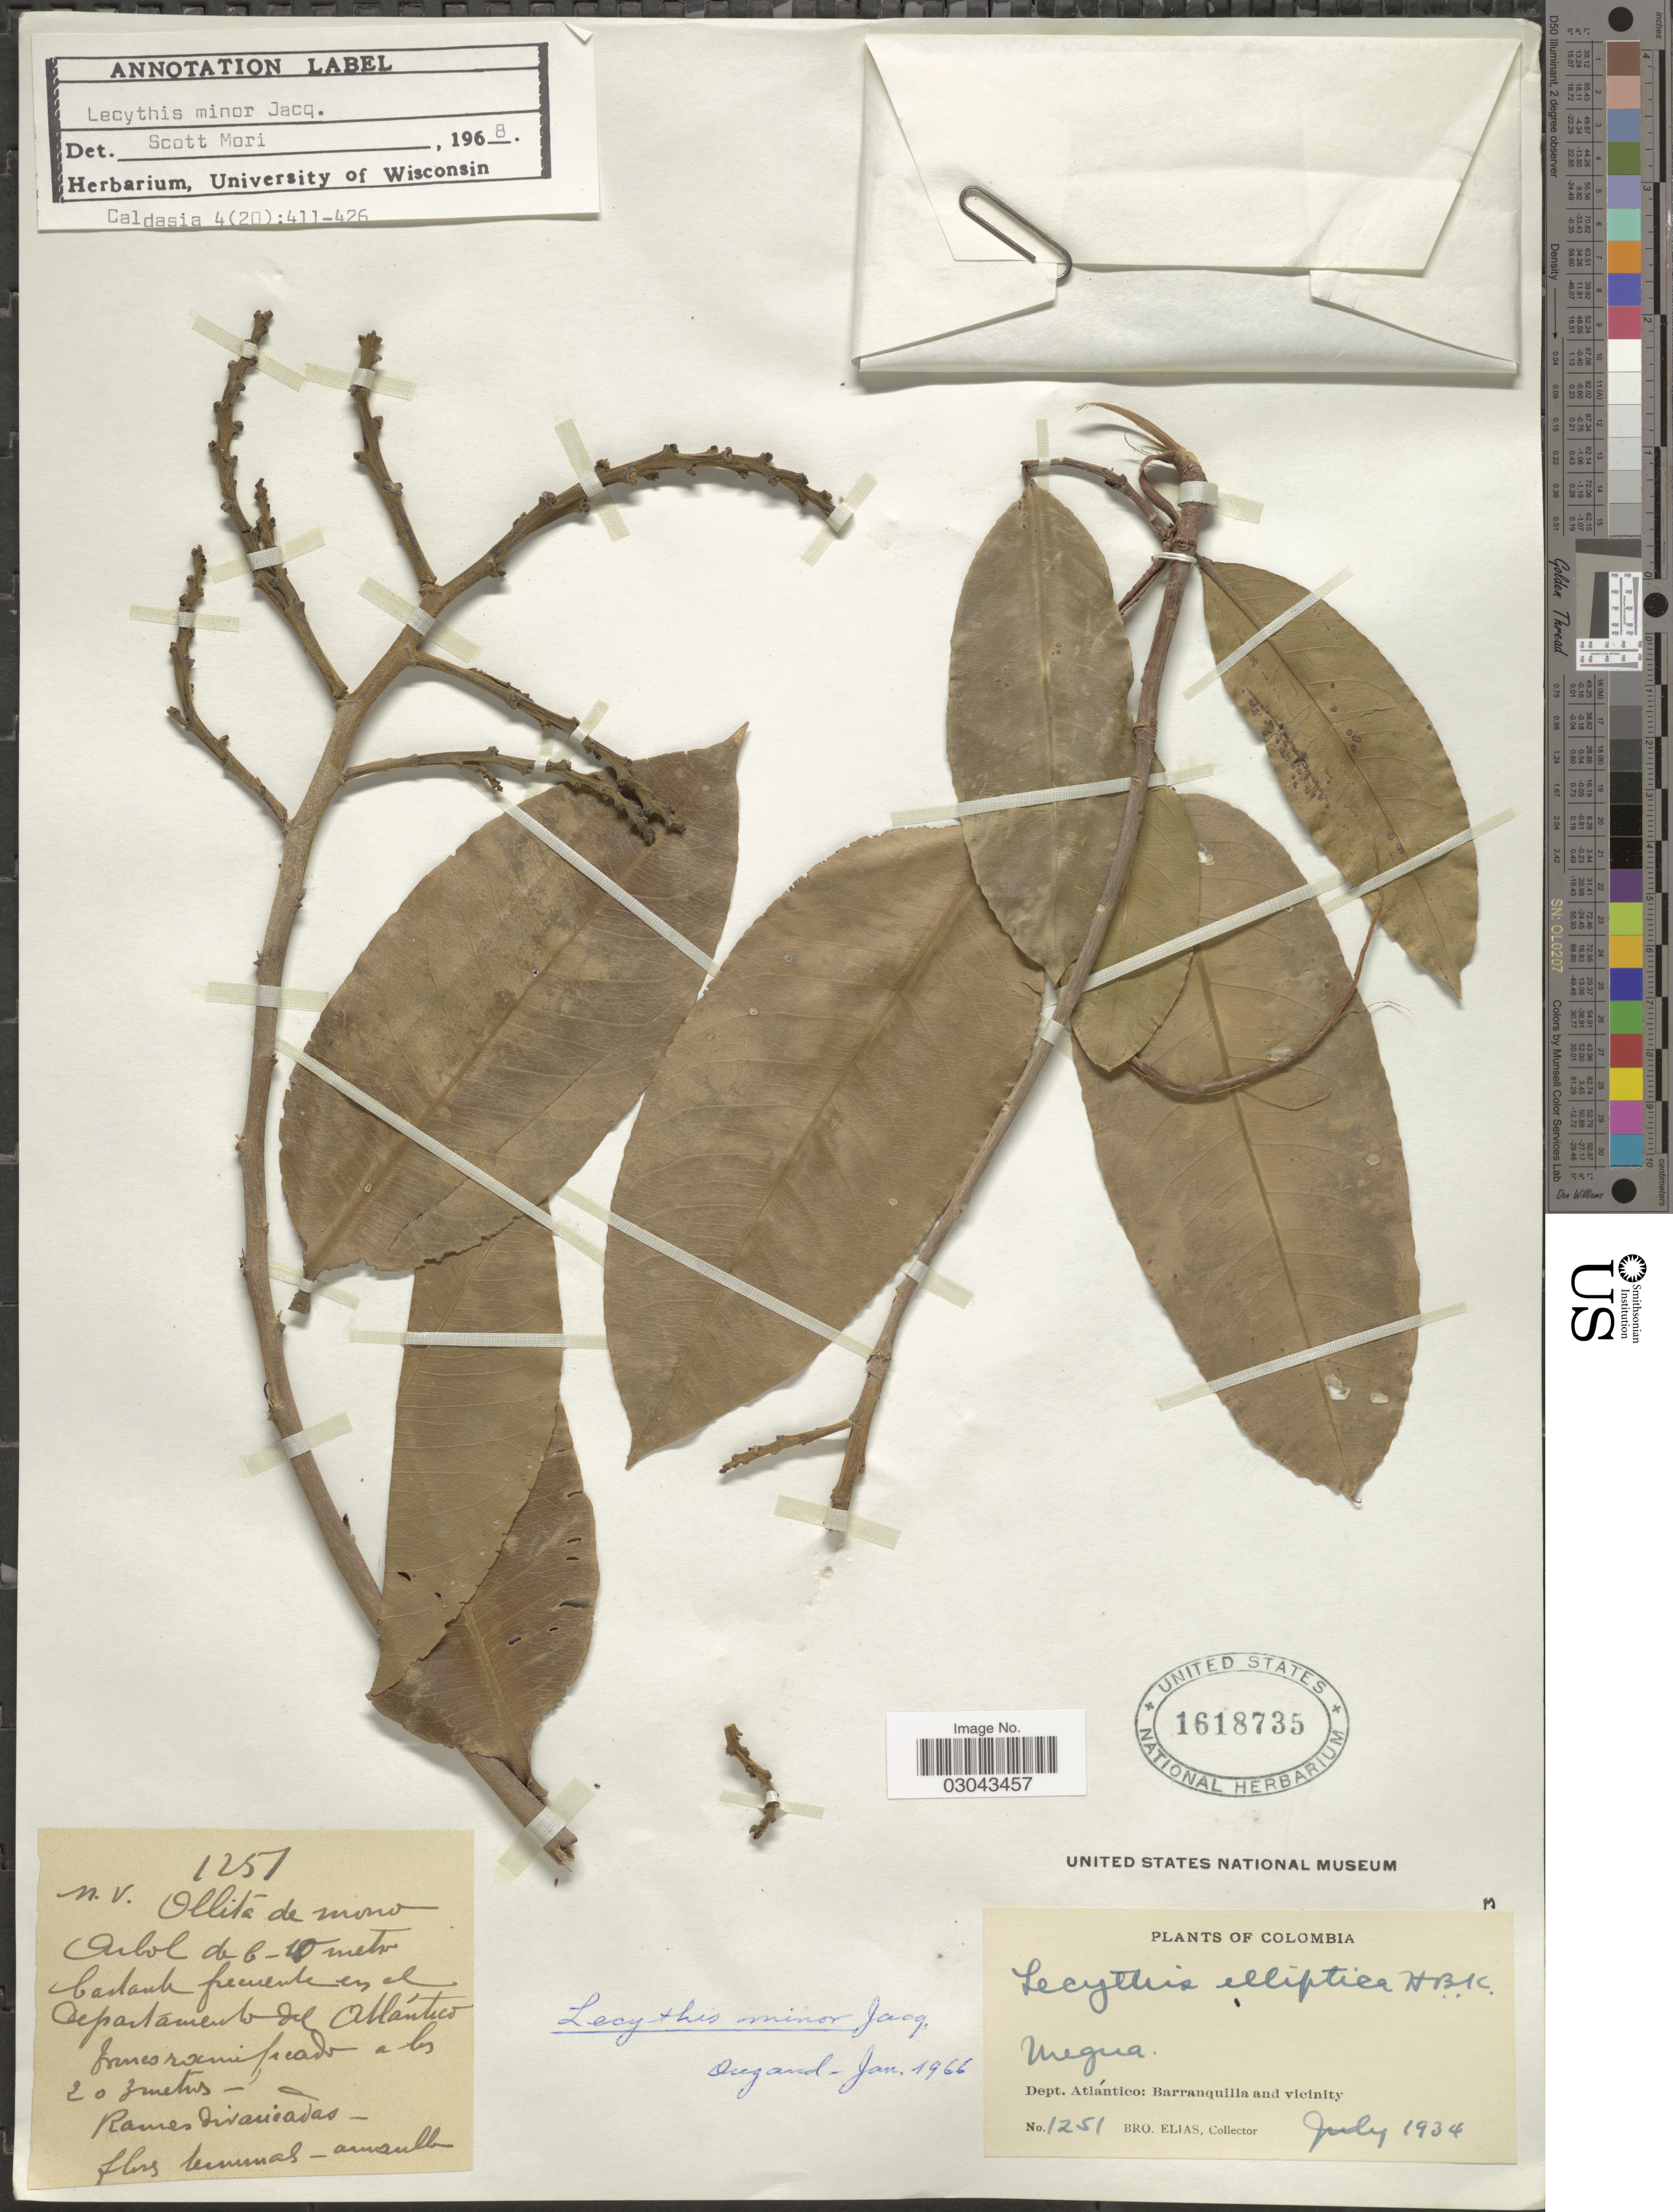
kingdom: Plantae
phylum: Tracheophyta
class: Magnoliopsida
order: Ericales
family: Lecythidaceae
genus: Lecythis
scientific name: Lecythis minor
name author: Jacq.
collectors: Bro. Elias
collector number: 1251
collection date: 1934-07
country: Colombia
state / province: Atlántico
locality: Megua, Dept. Atlántico: Barranquillo and vicinity.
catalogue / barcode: US 1618735